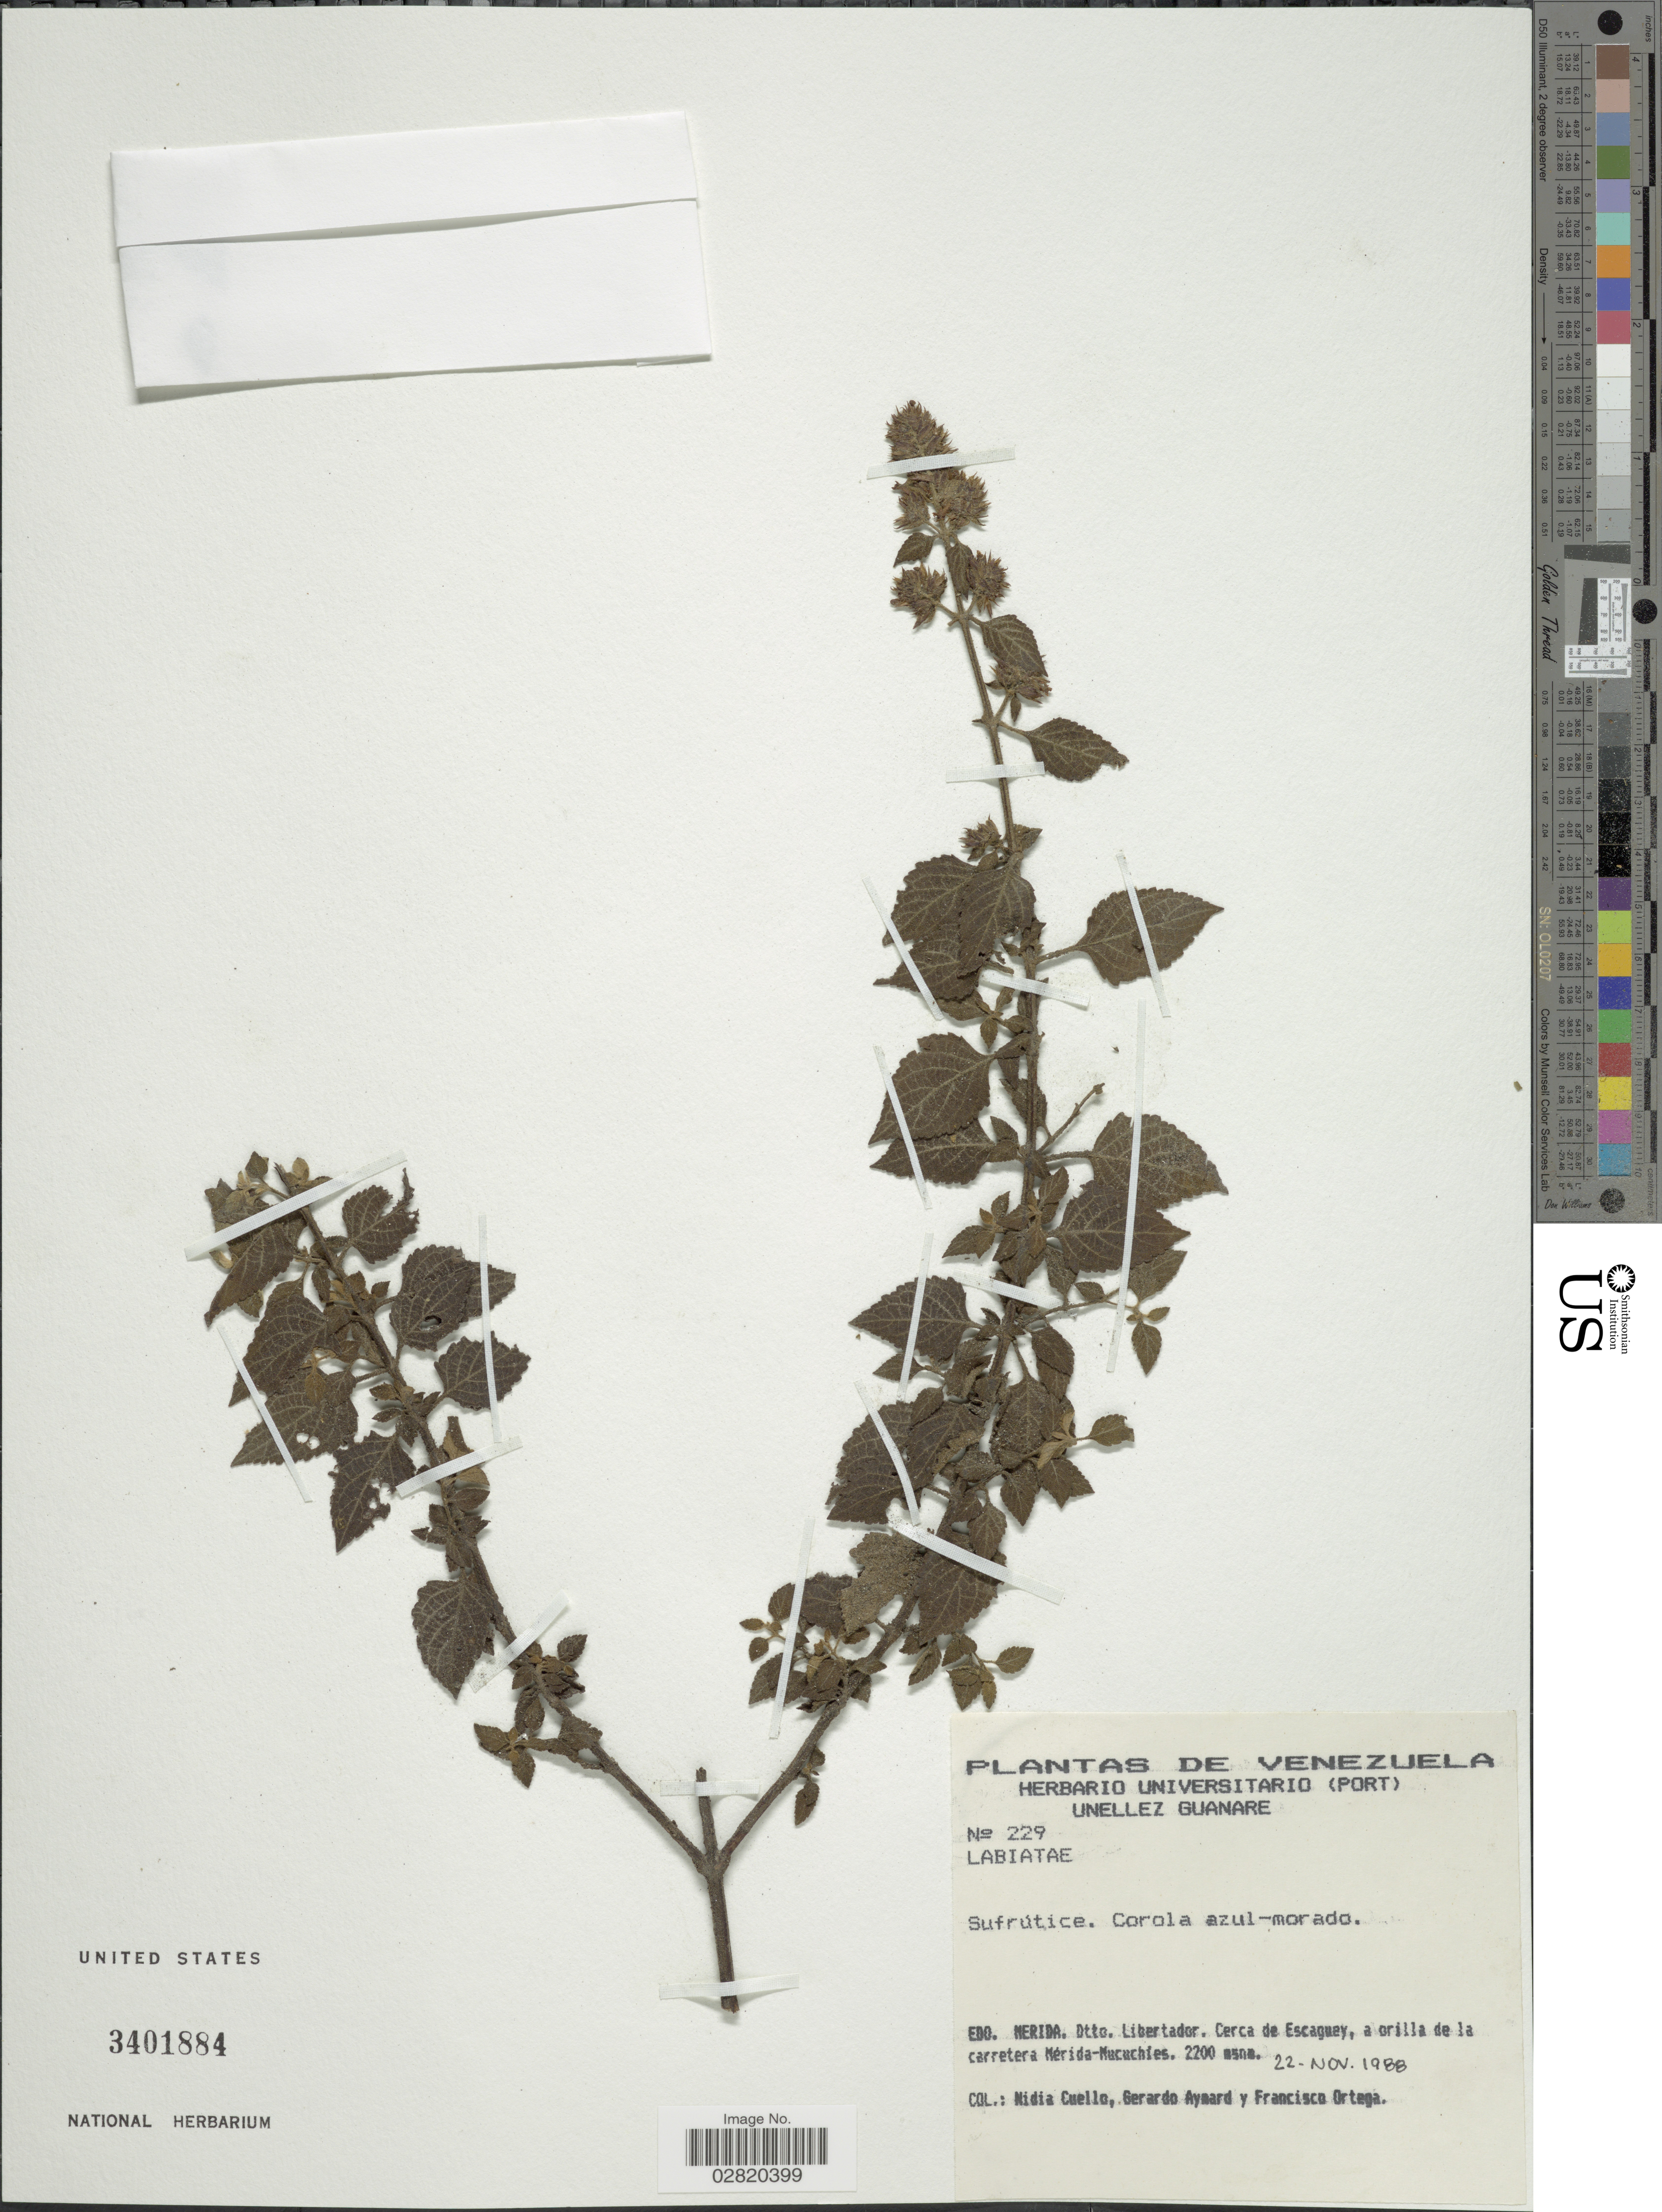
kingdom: Plantae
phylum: Tracheophyta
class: Magnoliopsida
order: Lamiales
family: Lamiaceae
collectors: N. L. Cuello, G. A. Aymard & F. J. Ortega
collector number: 229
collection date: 1988-11-22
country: Venezuela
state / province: Mérida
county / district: Libertador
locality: Cerca de Escaguey, a orilla carretera Mérida-Nucuchies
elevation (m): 2200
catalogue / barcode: US 3401884